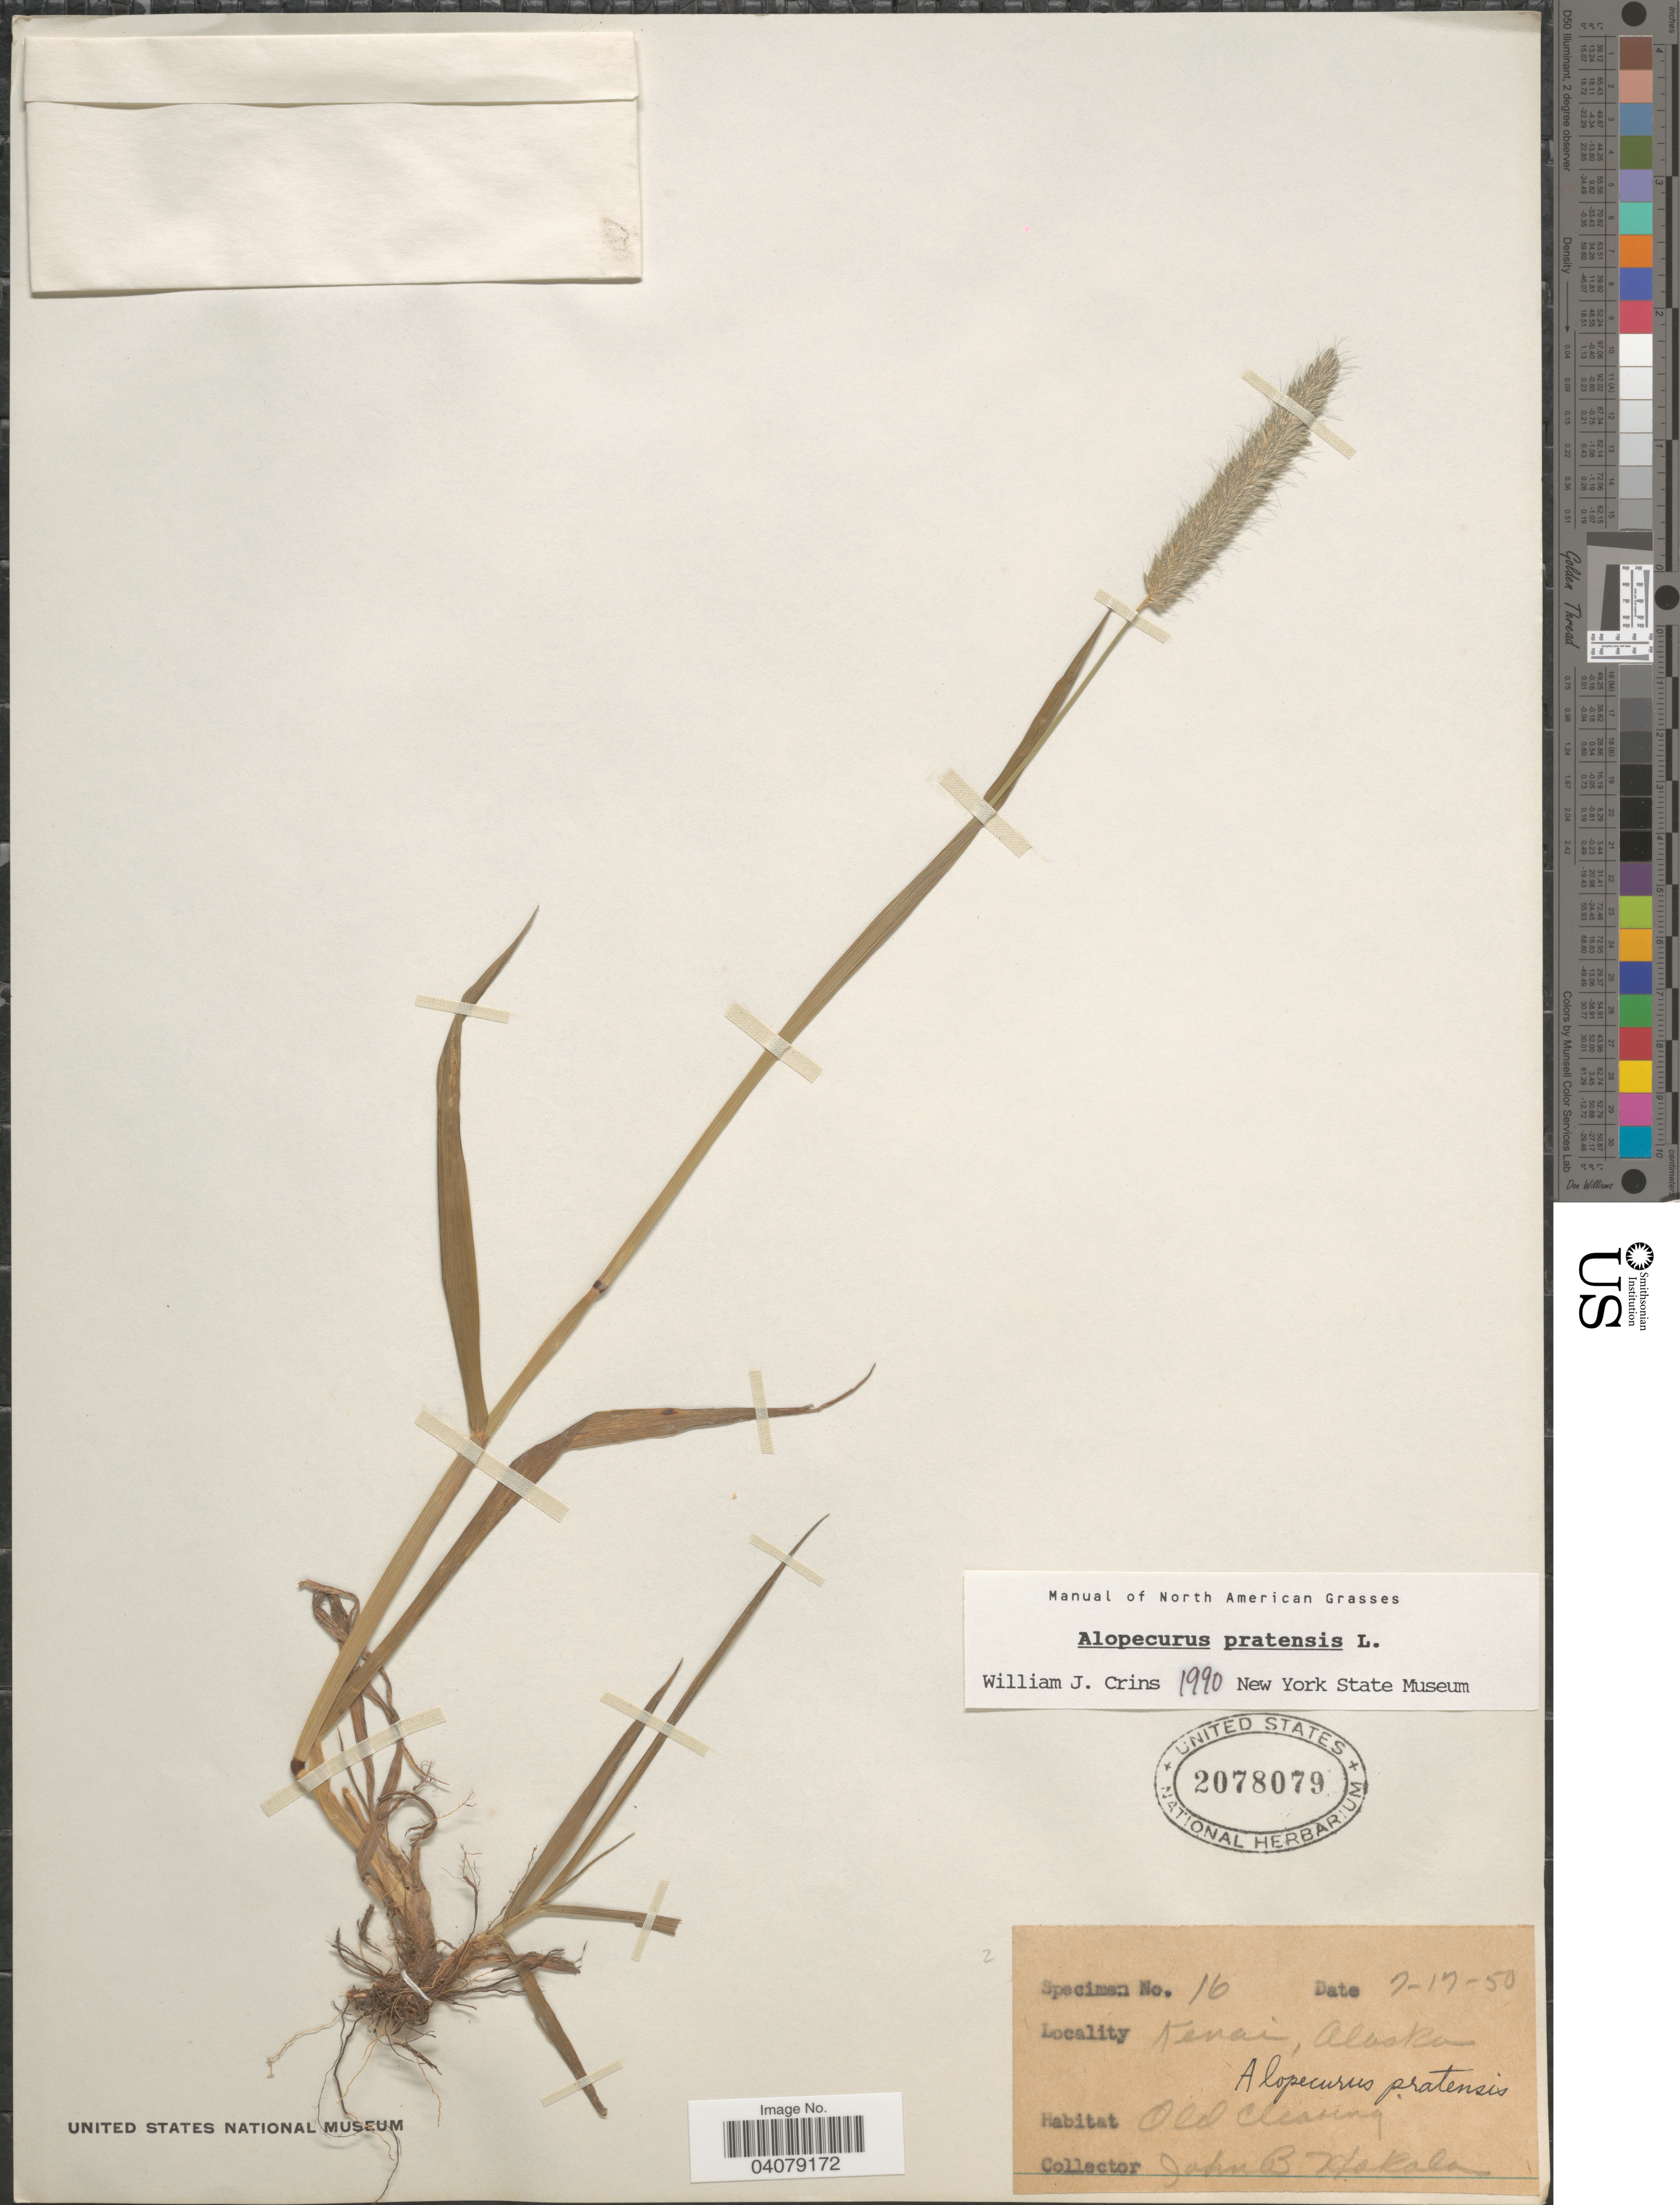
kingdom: Plantae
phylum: Tracheophyta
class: Liliopsida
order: Poales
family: Poaceae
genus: Alopecurus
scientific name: Alopecurus pratensis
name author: L.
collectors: J. Hakala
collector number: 16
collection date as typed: Transcribed d/m/y: 17/7/50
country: United States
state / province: Alaska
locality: Kenai. Old clearing.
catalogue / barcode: US 2078079